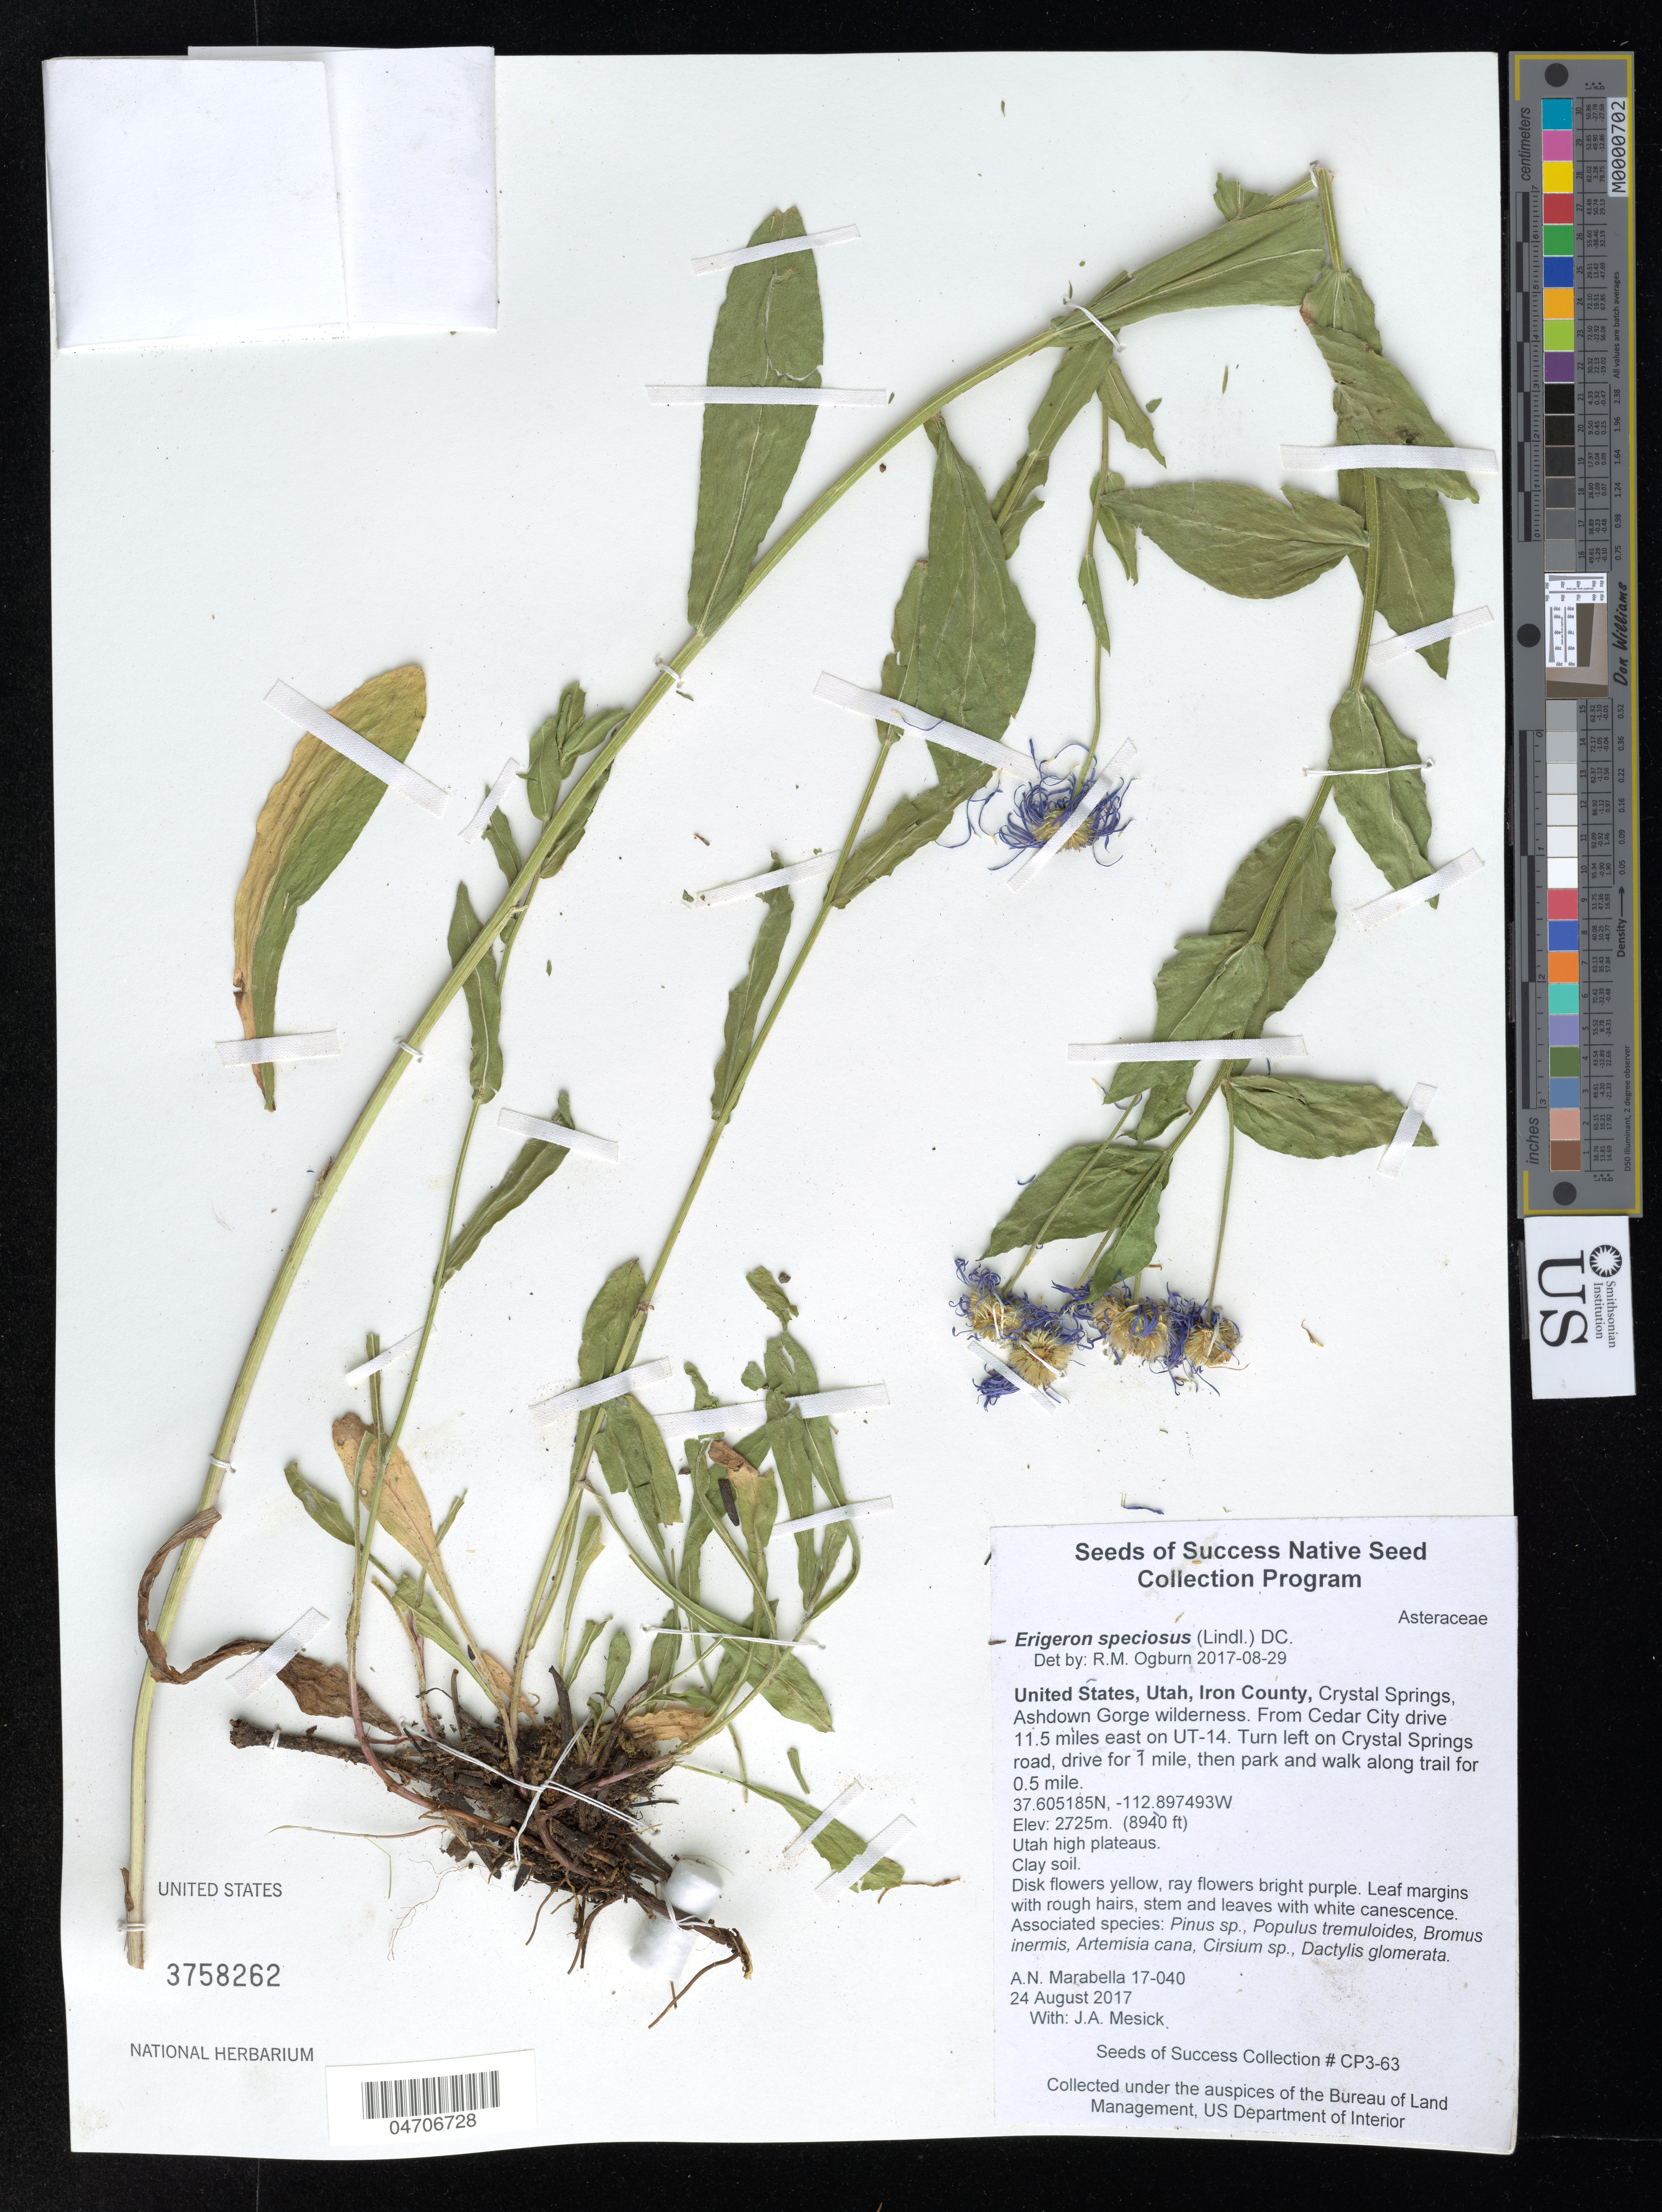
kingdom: Plantae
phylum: Tracheophyta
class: Magnoliopsida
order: Asterales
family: Asteraceae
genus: Erigeron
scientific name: Erigeron speciosus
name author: (Lindl.) DC.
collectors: A. Marabella & J. Mesick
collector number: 17-040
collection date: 2017-08-24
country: United States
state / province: Utah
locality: Ironc County, Crystal Springs, Ashdown Gorge wilderness. From Cedar City drive 11.5 miles east on UT-14. Turn left on Crystal Springs road, drive for 1 mile, then park and walk along trail for 0.5 mile.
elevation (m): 2725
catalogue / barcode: US 3758262